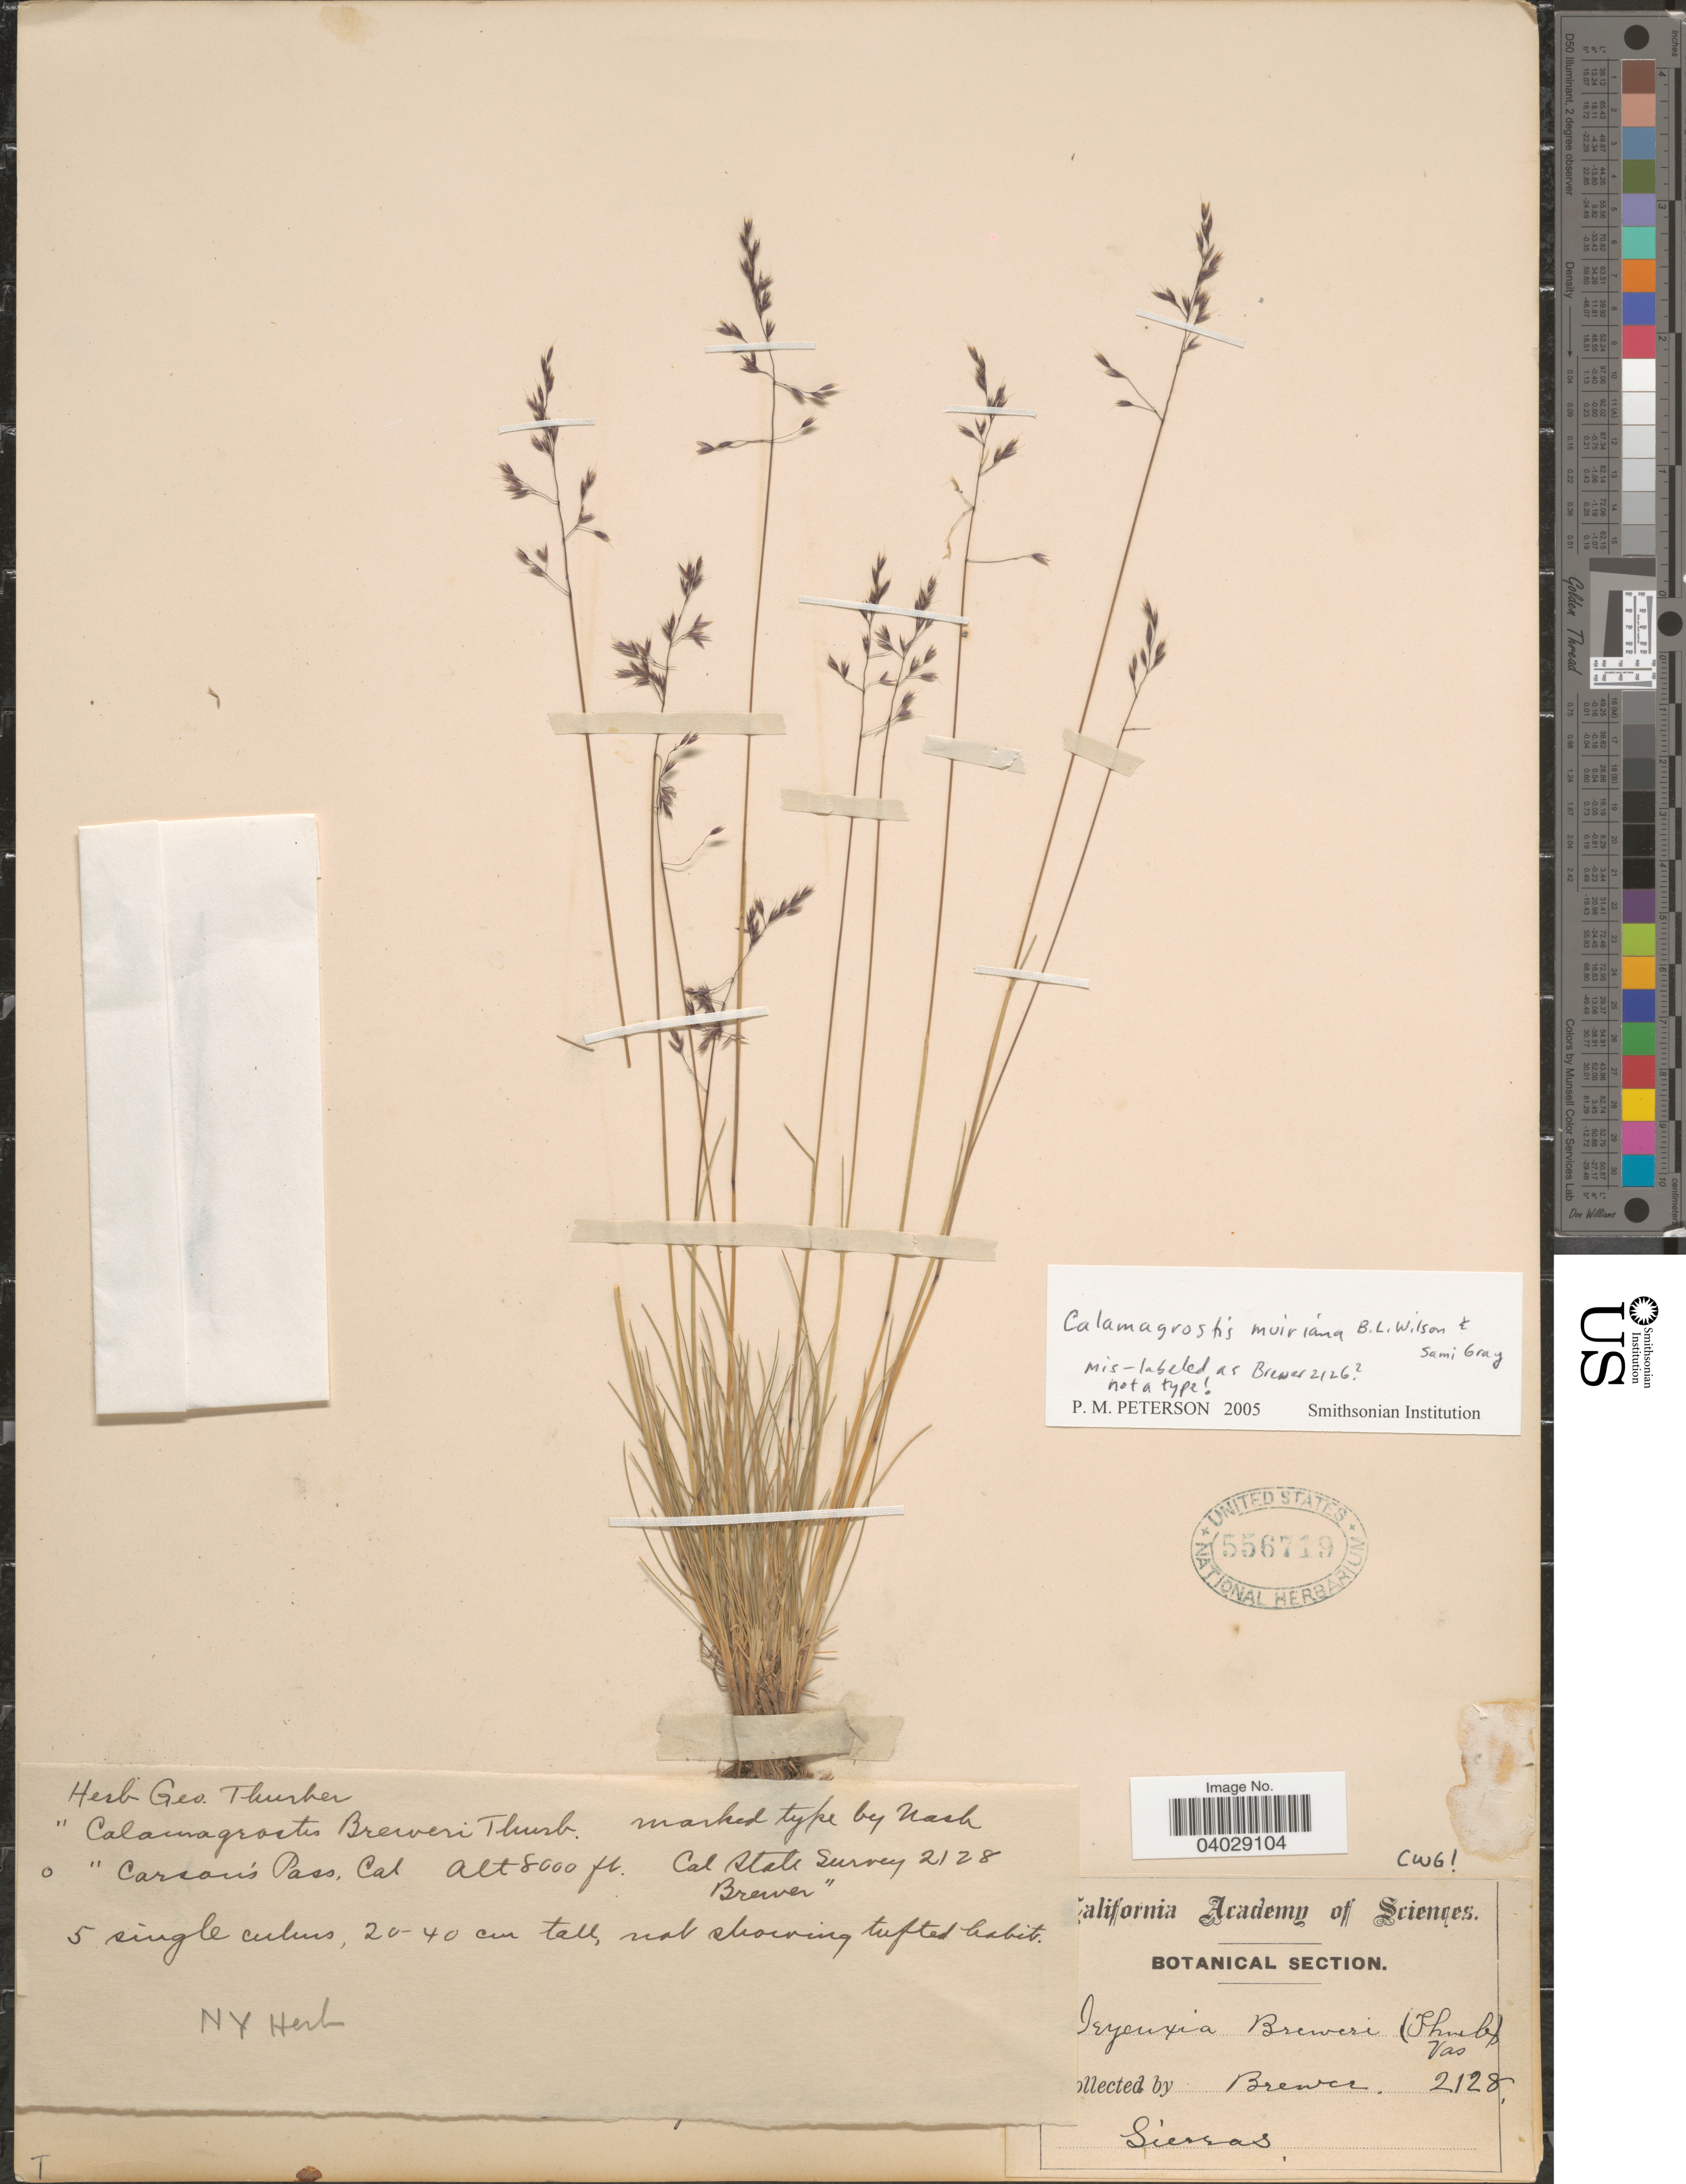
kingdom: Plantae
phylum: Tracheophyta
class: Liliopsida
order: Poales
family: Poaceae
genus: Calamagrostis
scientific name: Calamagrostis muiriana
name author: B.L. Wilson & Sami Gray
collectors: -. Brewer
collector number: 2128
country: United States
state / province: California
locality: Carson's Pass. Sierras.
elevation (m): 2438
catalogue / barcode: US 556719